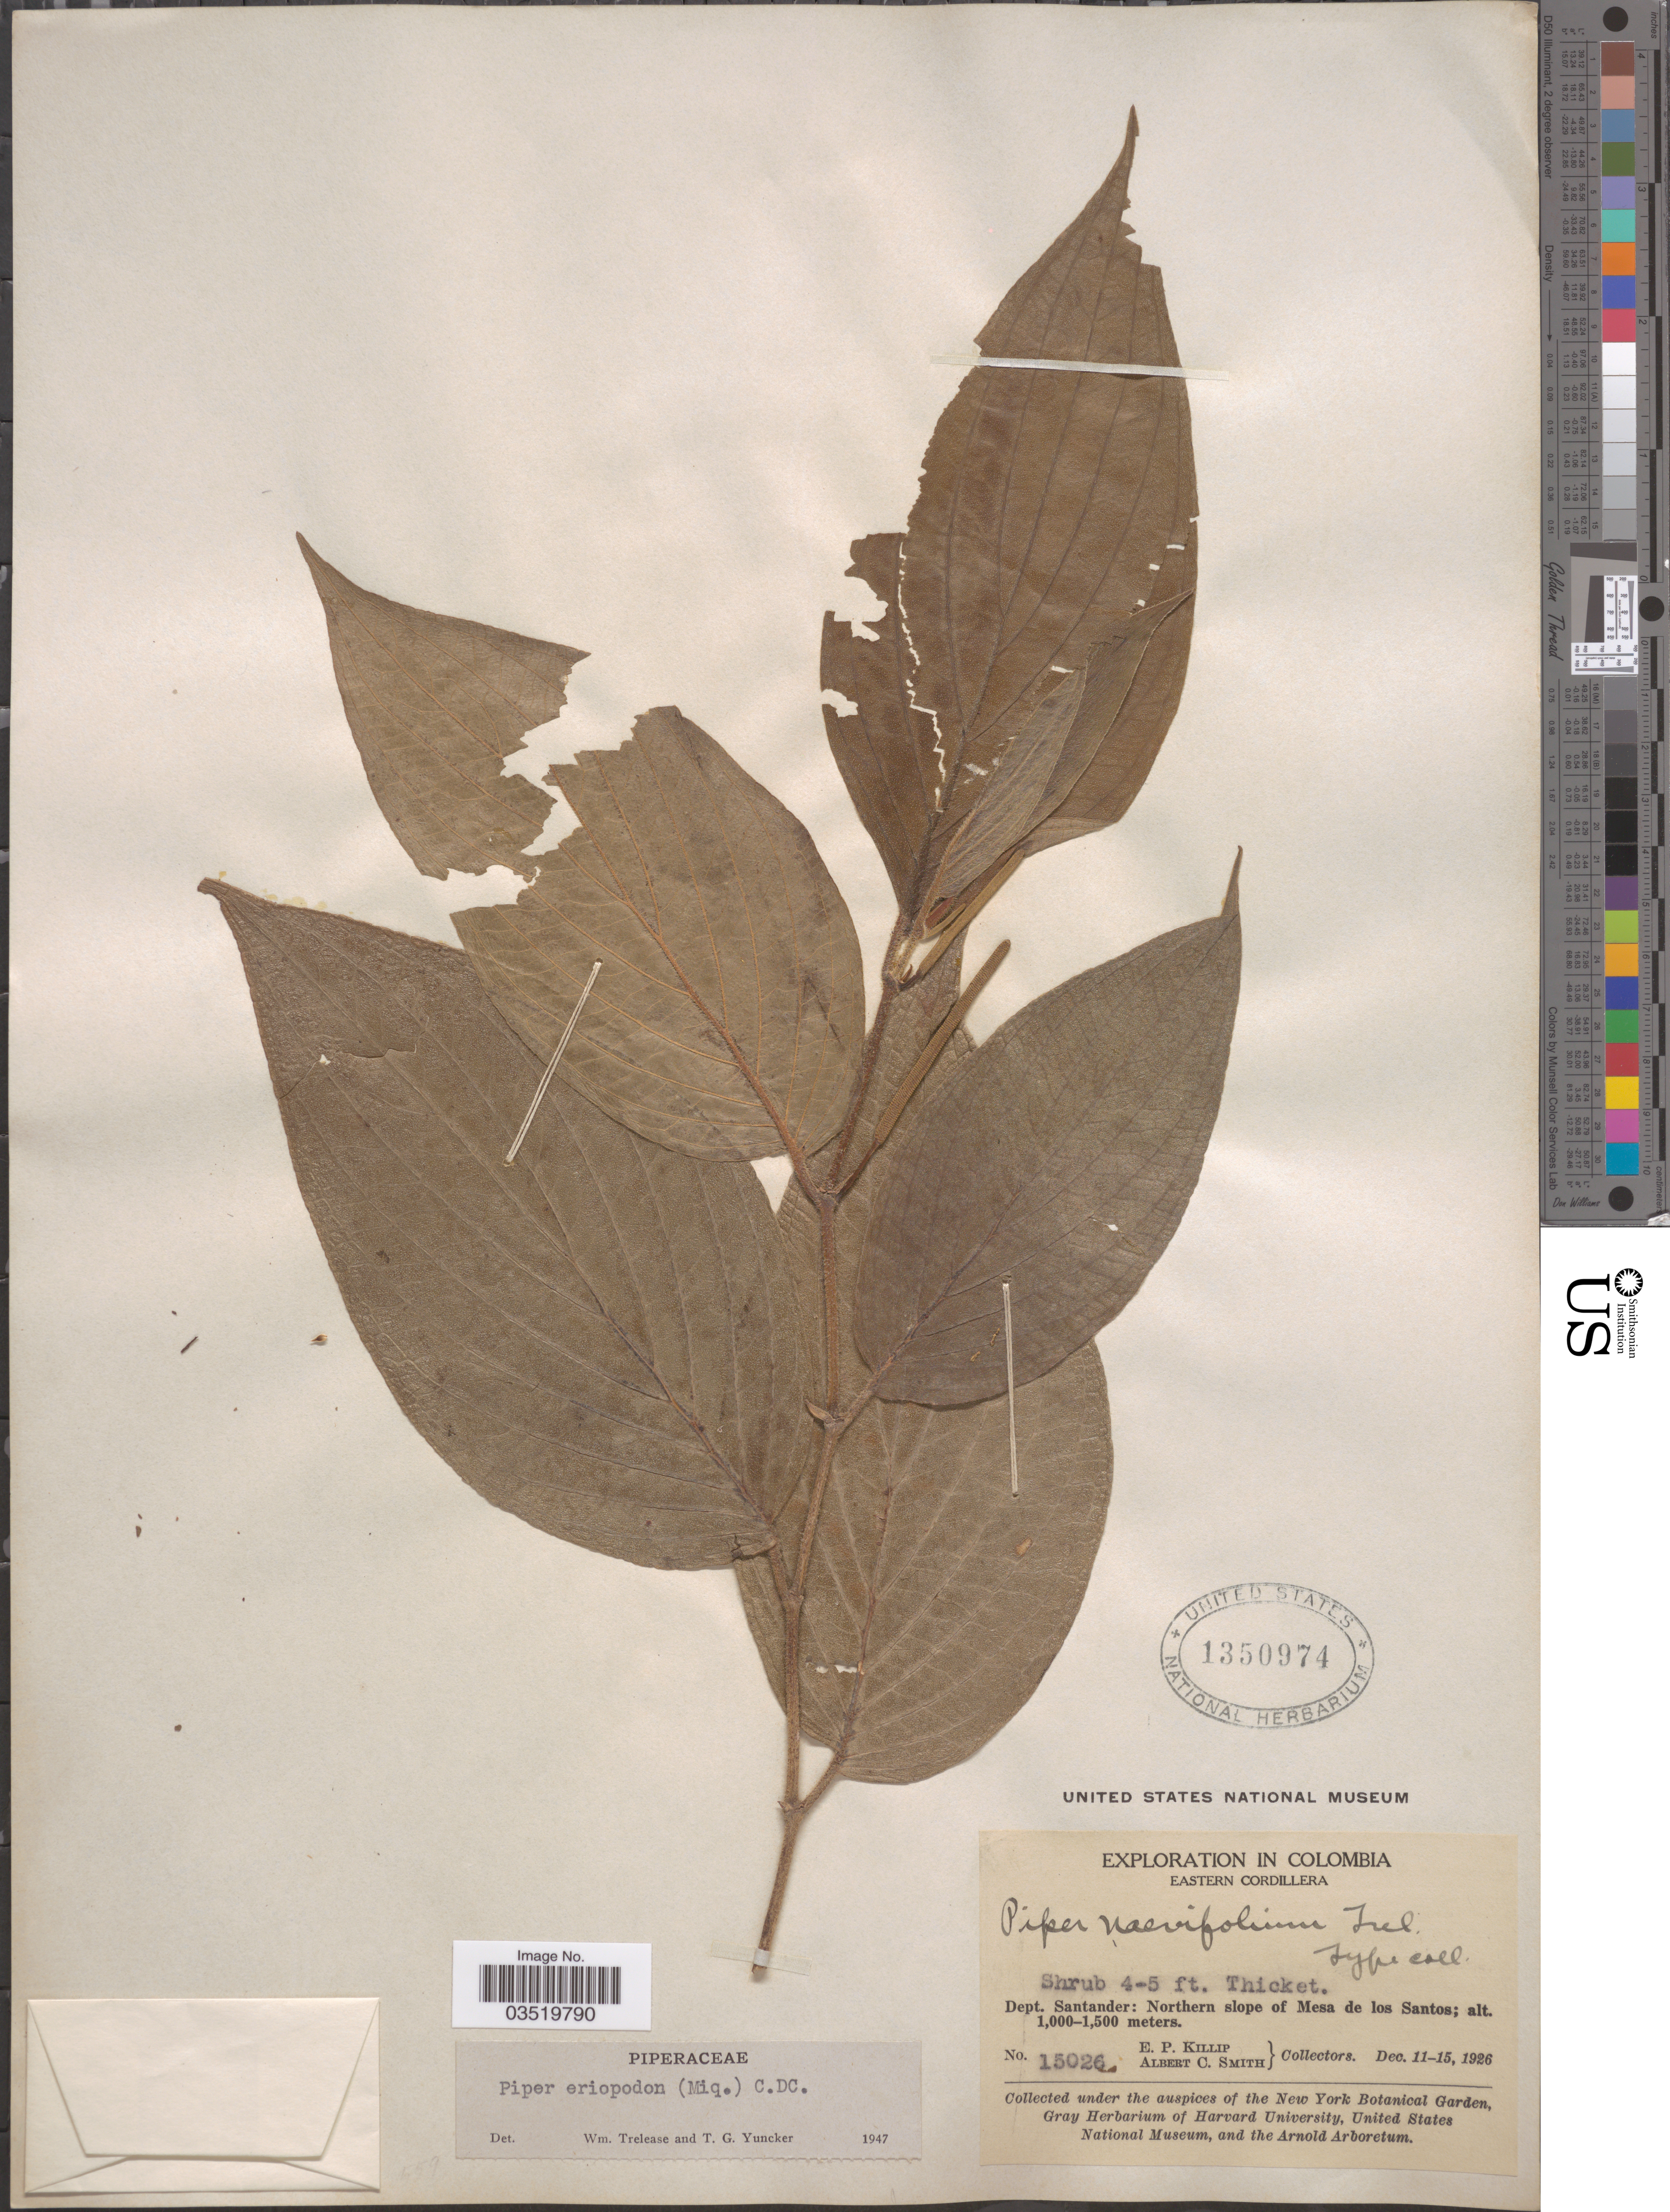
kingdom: Plantae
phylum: Tracheophyta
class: Magnoliopsida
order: Piperales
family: Piperaceae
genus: Piper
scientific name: Piper eriopodon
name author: C. DC.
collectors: E. P. Killip & A. C. Smith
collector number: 13026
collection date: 1926-12-11/1926-12-15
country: Colombia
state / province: Santander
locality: Eastern Cordillera. Dept. Santander: Northern slope of Mesa de los Santos.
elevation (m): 1000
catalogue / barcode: US 1350974